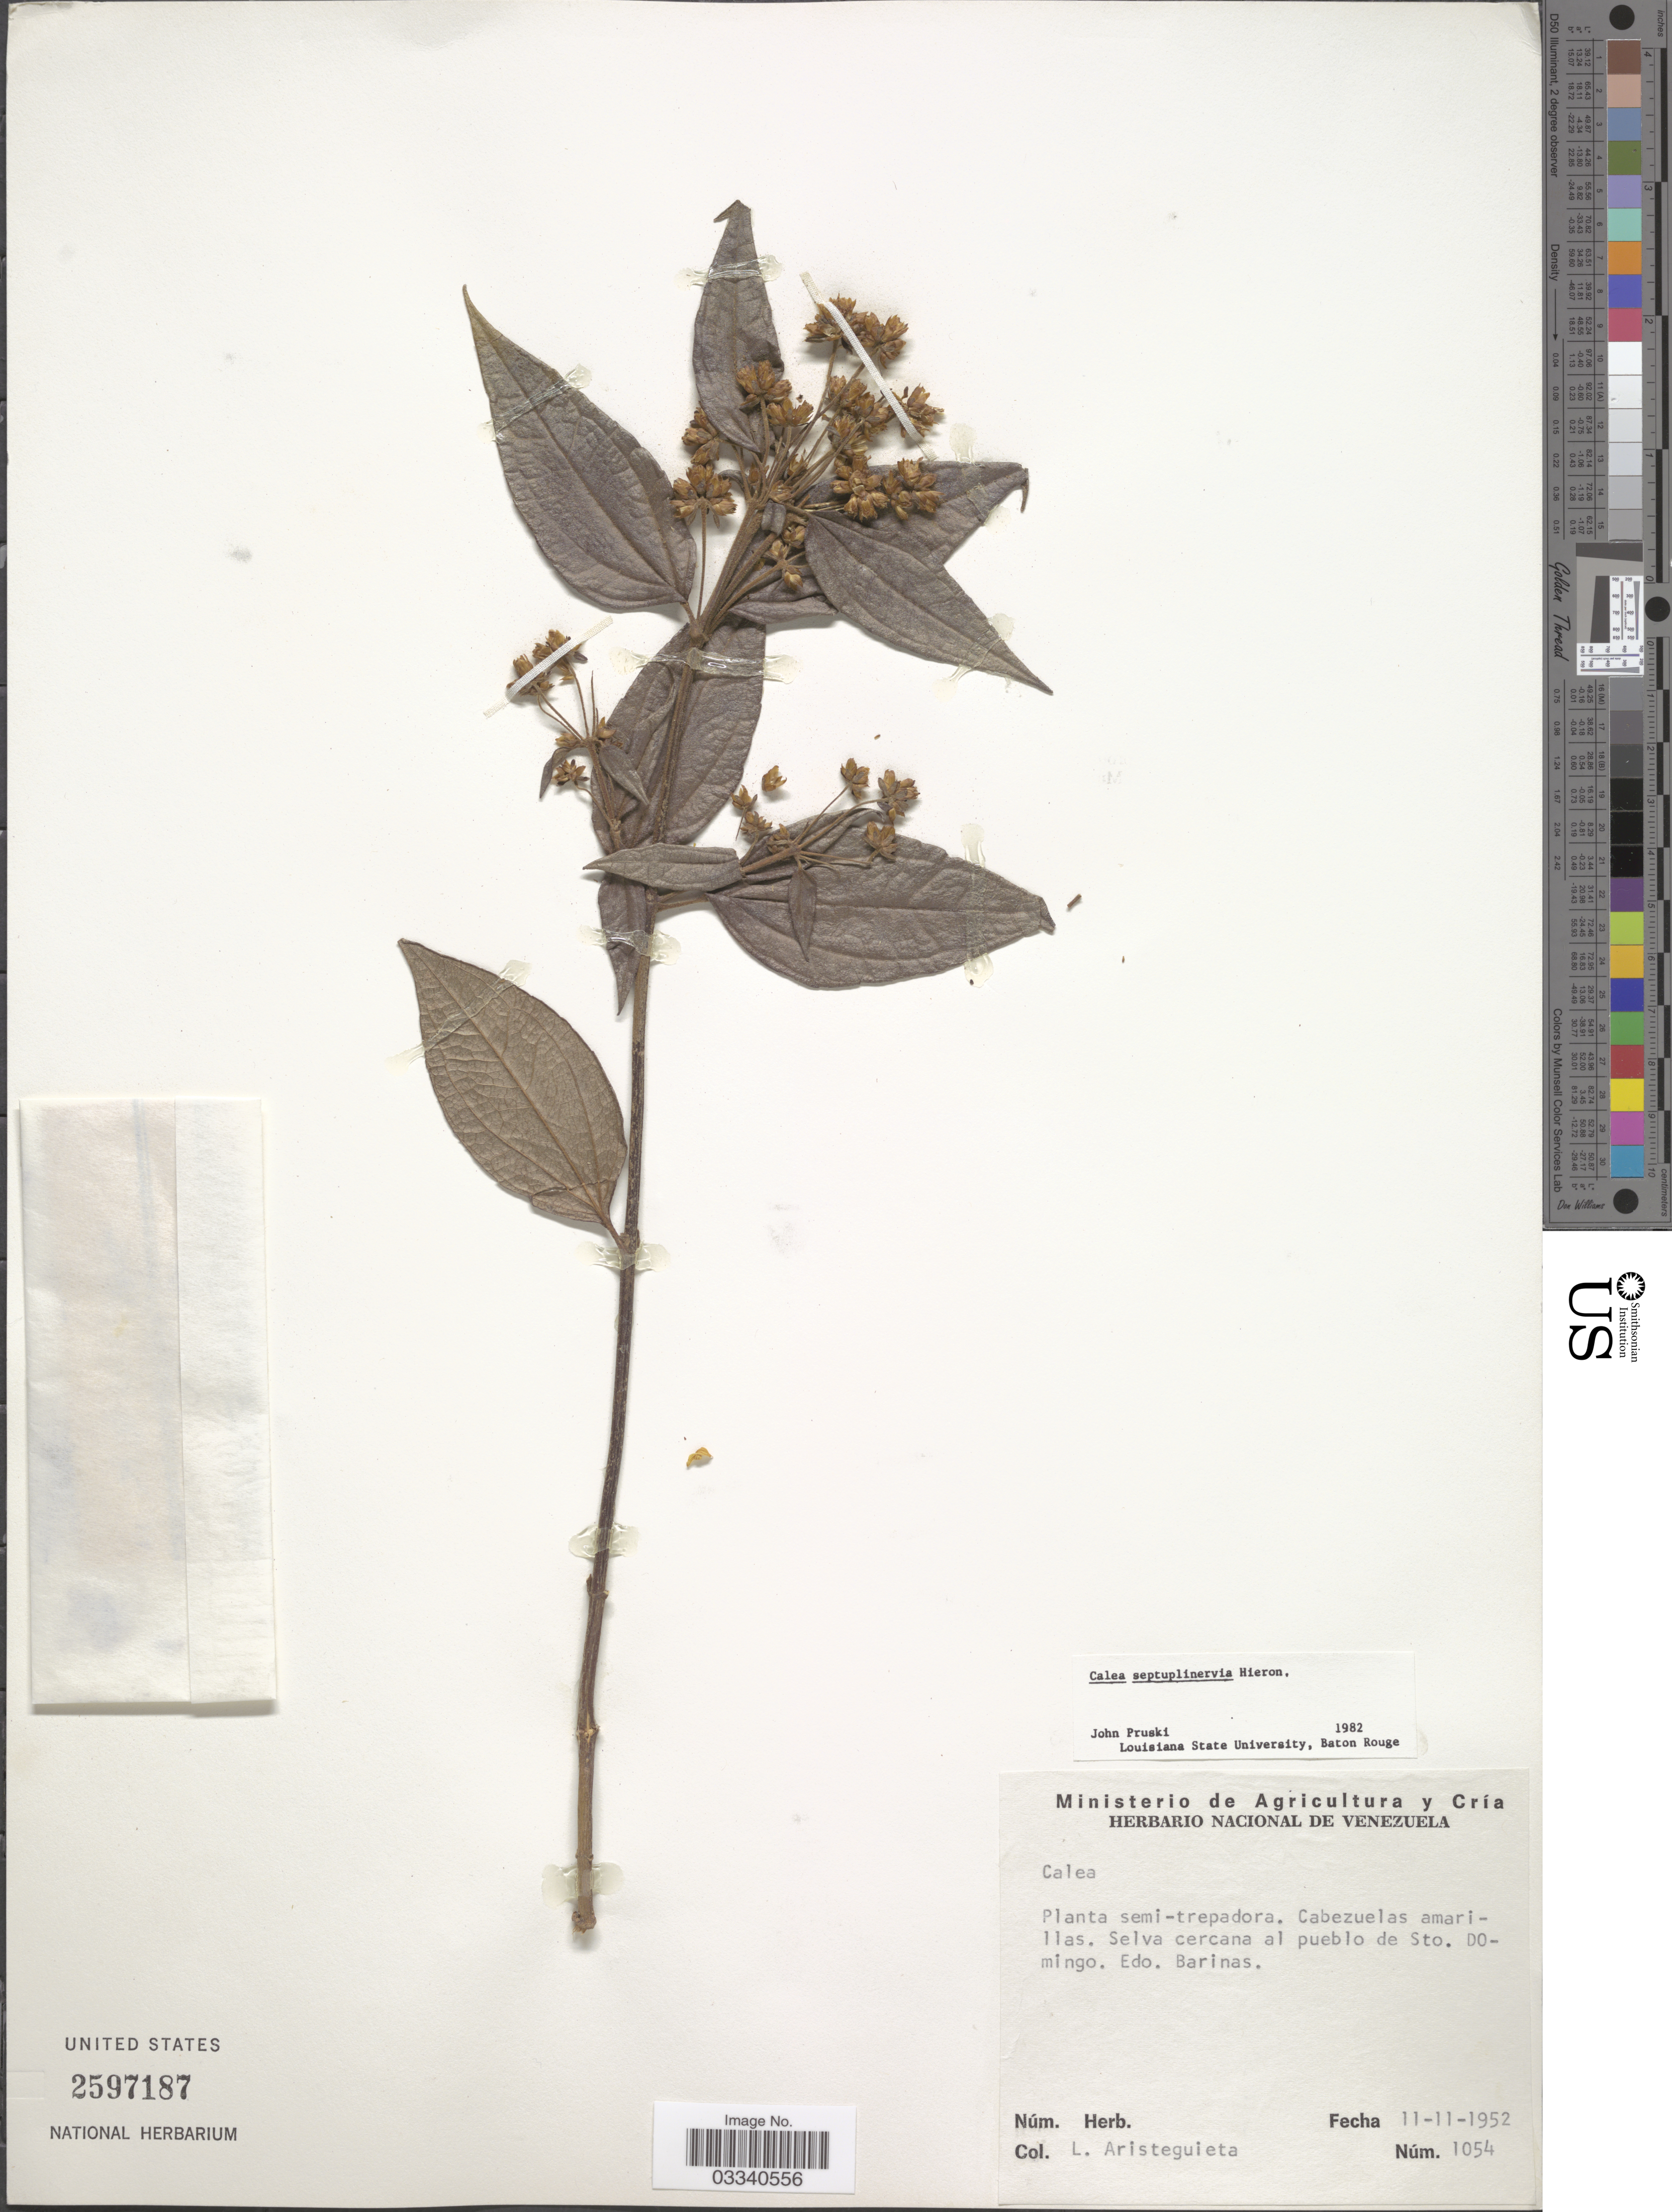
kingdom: Plantae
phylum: Tracheophyta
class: Magnoliopsida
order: Asterales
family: Asteraceae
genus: Calea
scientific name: Calea septuplinervia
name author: Hieron.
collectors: L. Aristeguieta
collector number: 1054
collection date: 1952-11-11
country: Venezuela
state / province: Barinas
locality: Selva cercana al pueblo de Sto. Domingo.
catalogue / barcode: US 2597187